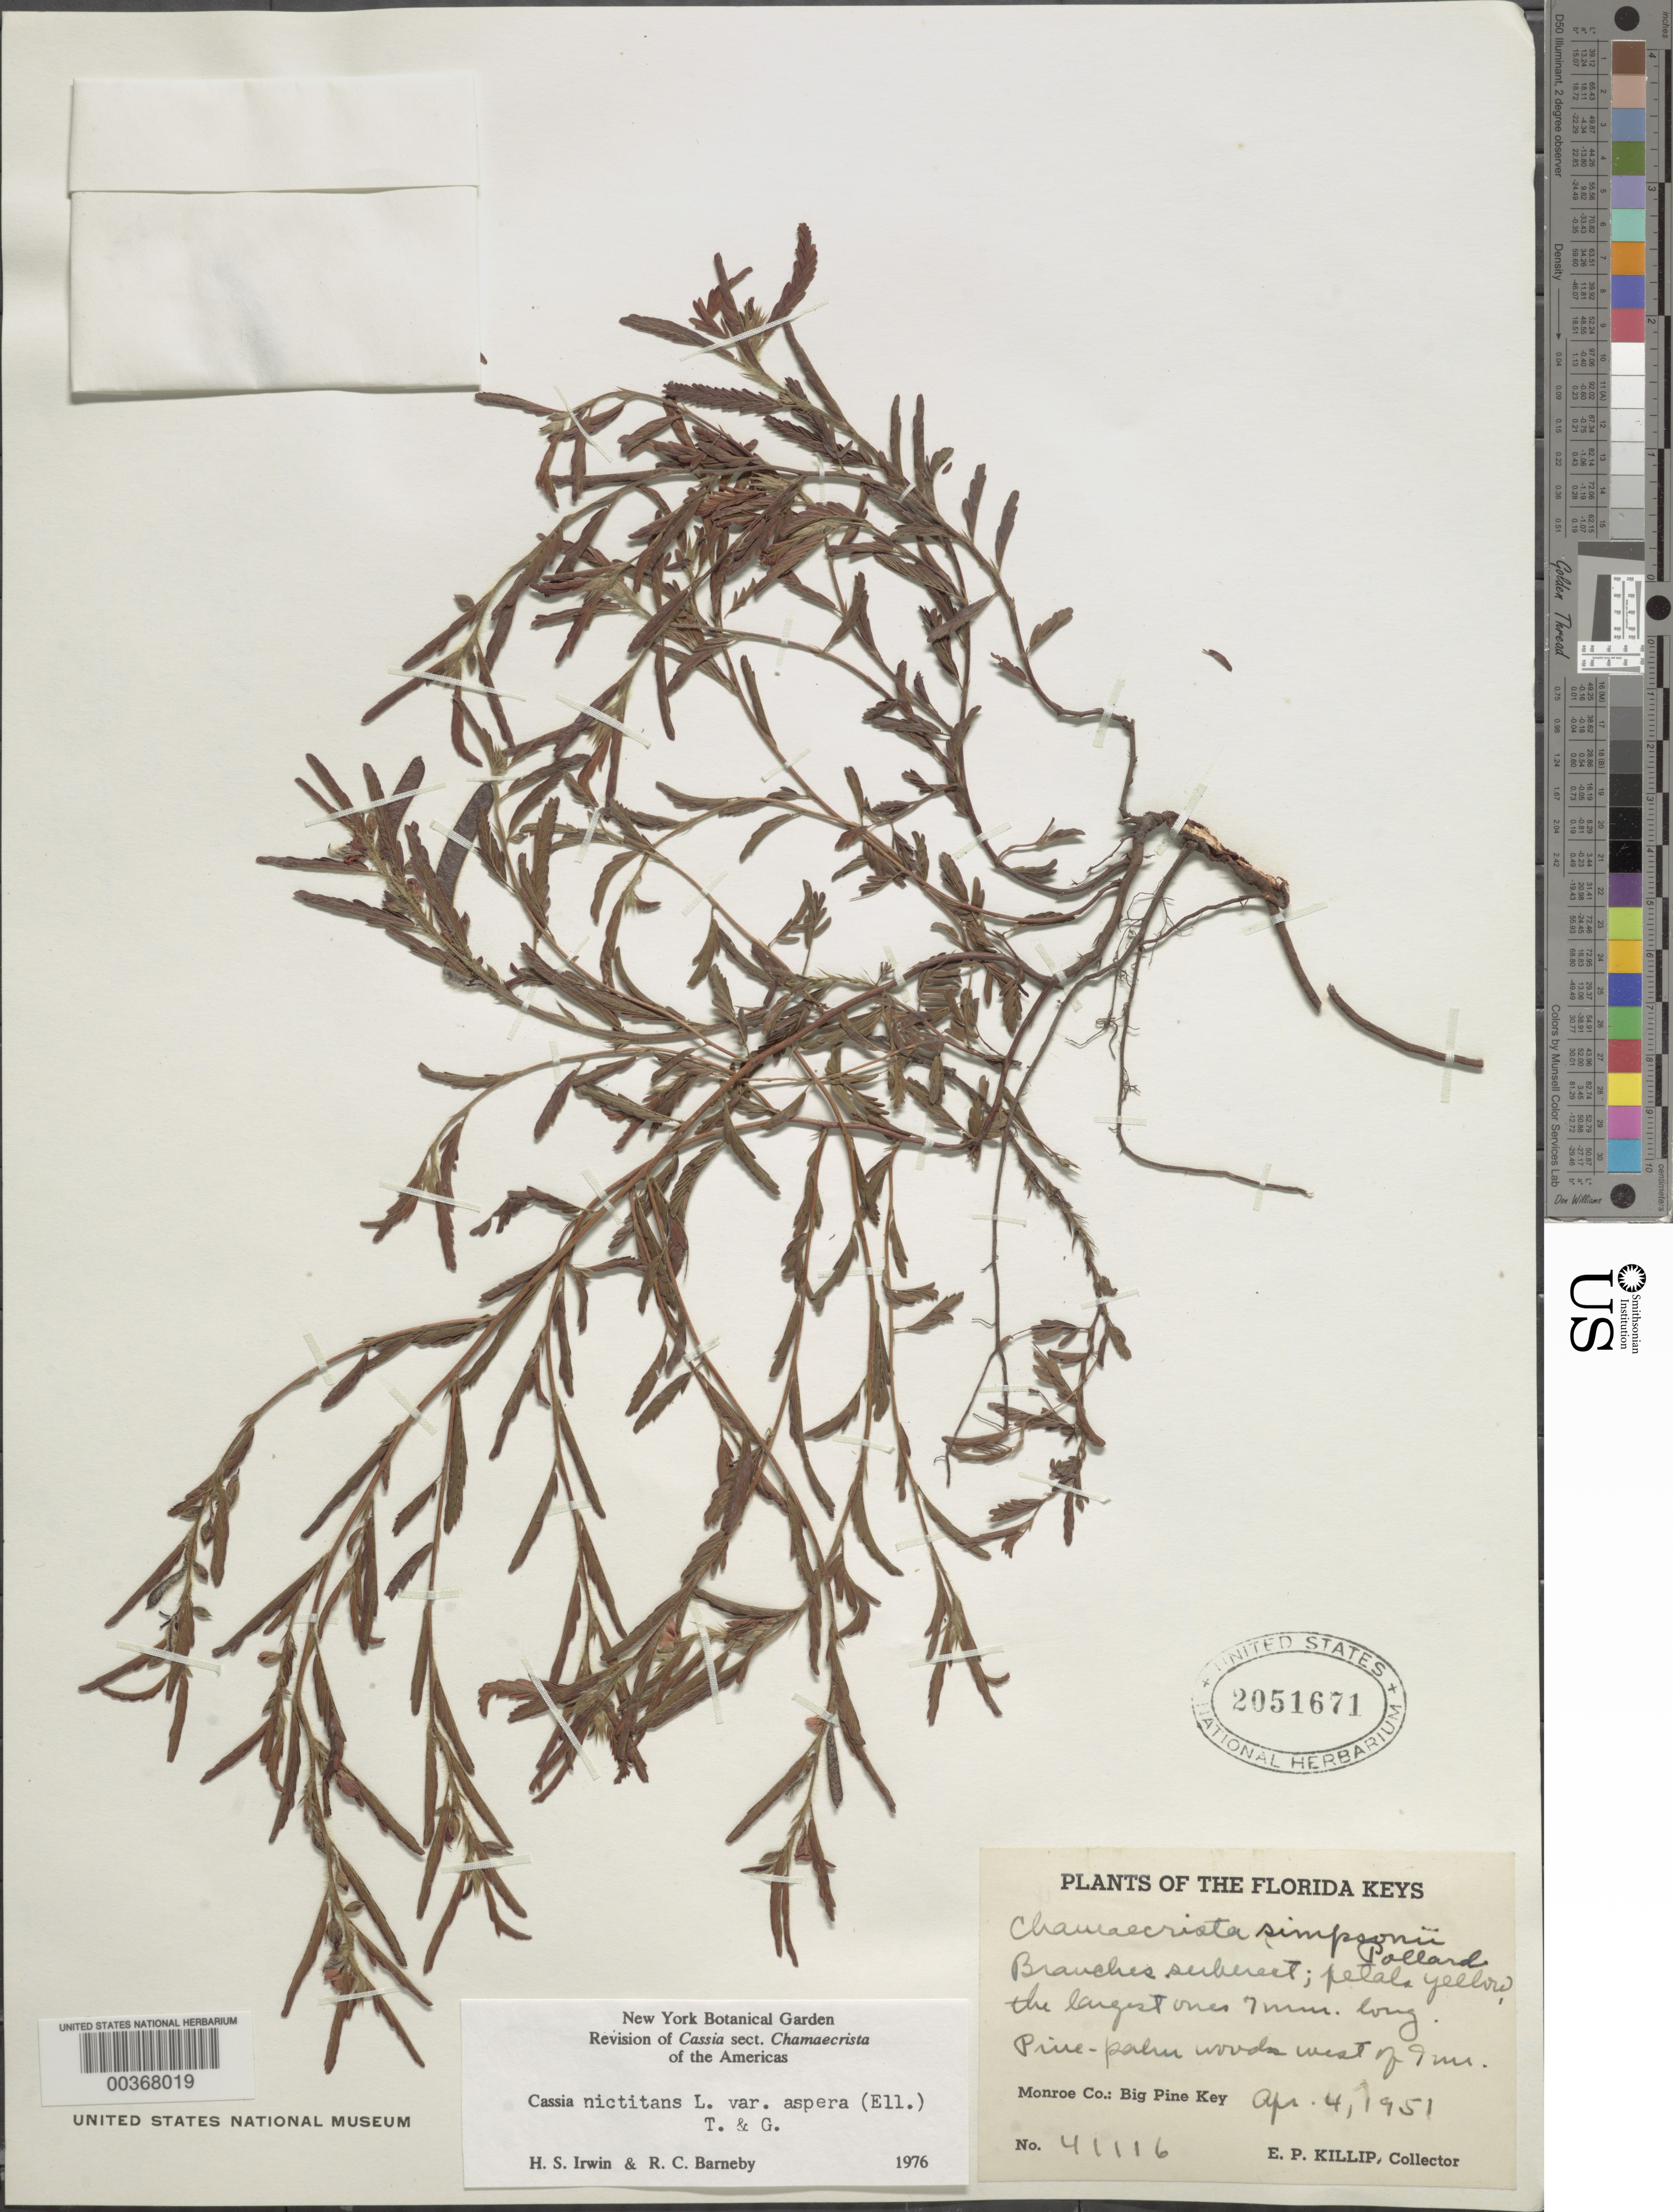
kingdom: Plantae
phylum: Tracheophyta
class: Magnoliopsida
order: Fabales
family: Fabaceae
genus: Chamaecrista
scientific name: Chamaecrista nictitans var. aspera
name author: (Muhl. ex Elliot) H.S. Irwin & Barneby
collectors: E. P. Killip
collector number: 41116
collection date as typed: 04 Apr 1951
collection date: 1951-04-04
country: United States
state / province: Florida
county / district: Monroe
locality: Big pine key, w of inn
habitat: Pine-palm woods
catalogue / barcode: US 2051671